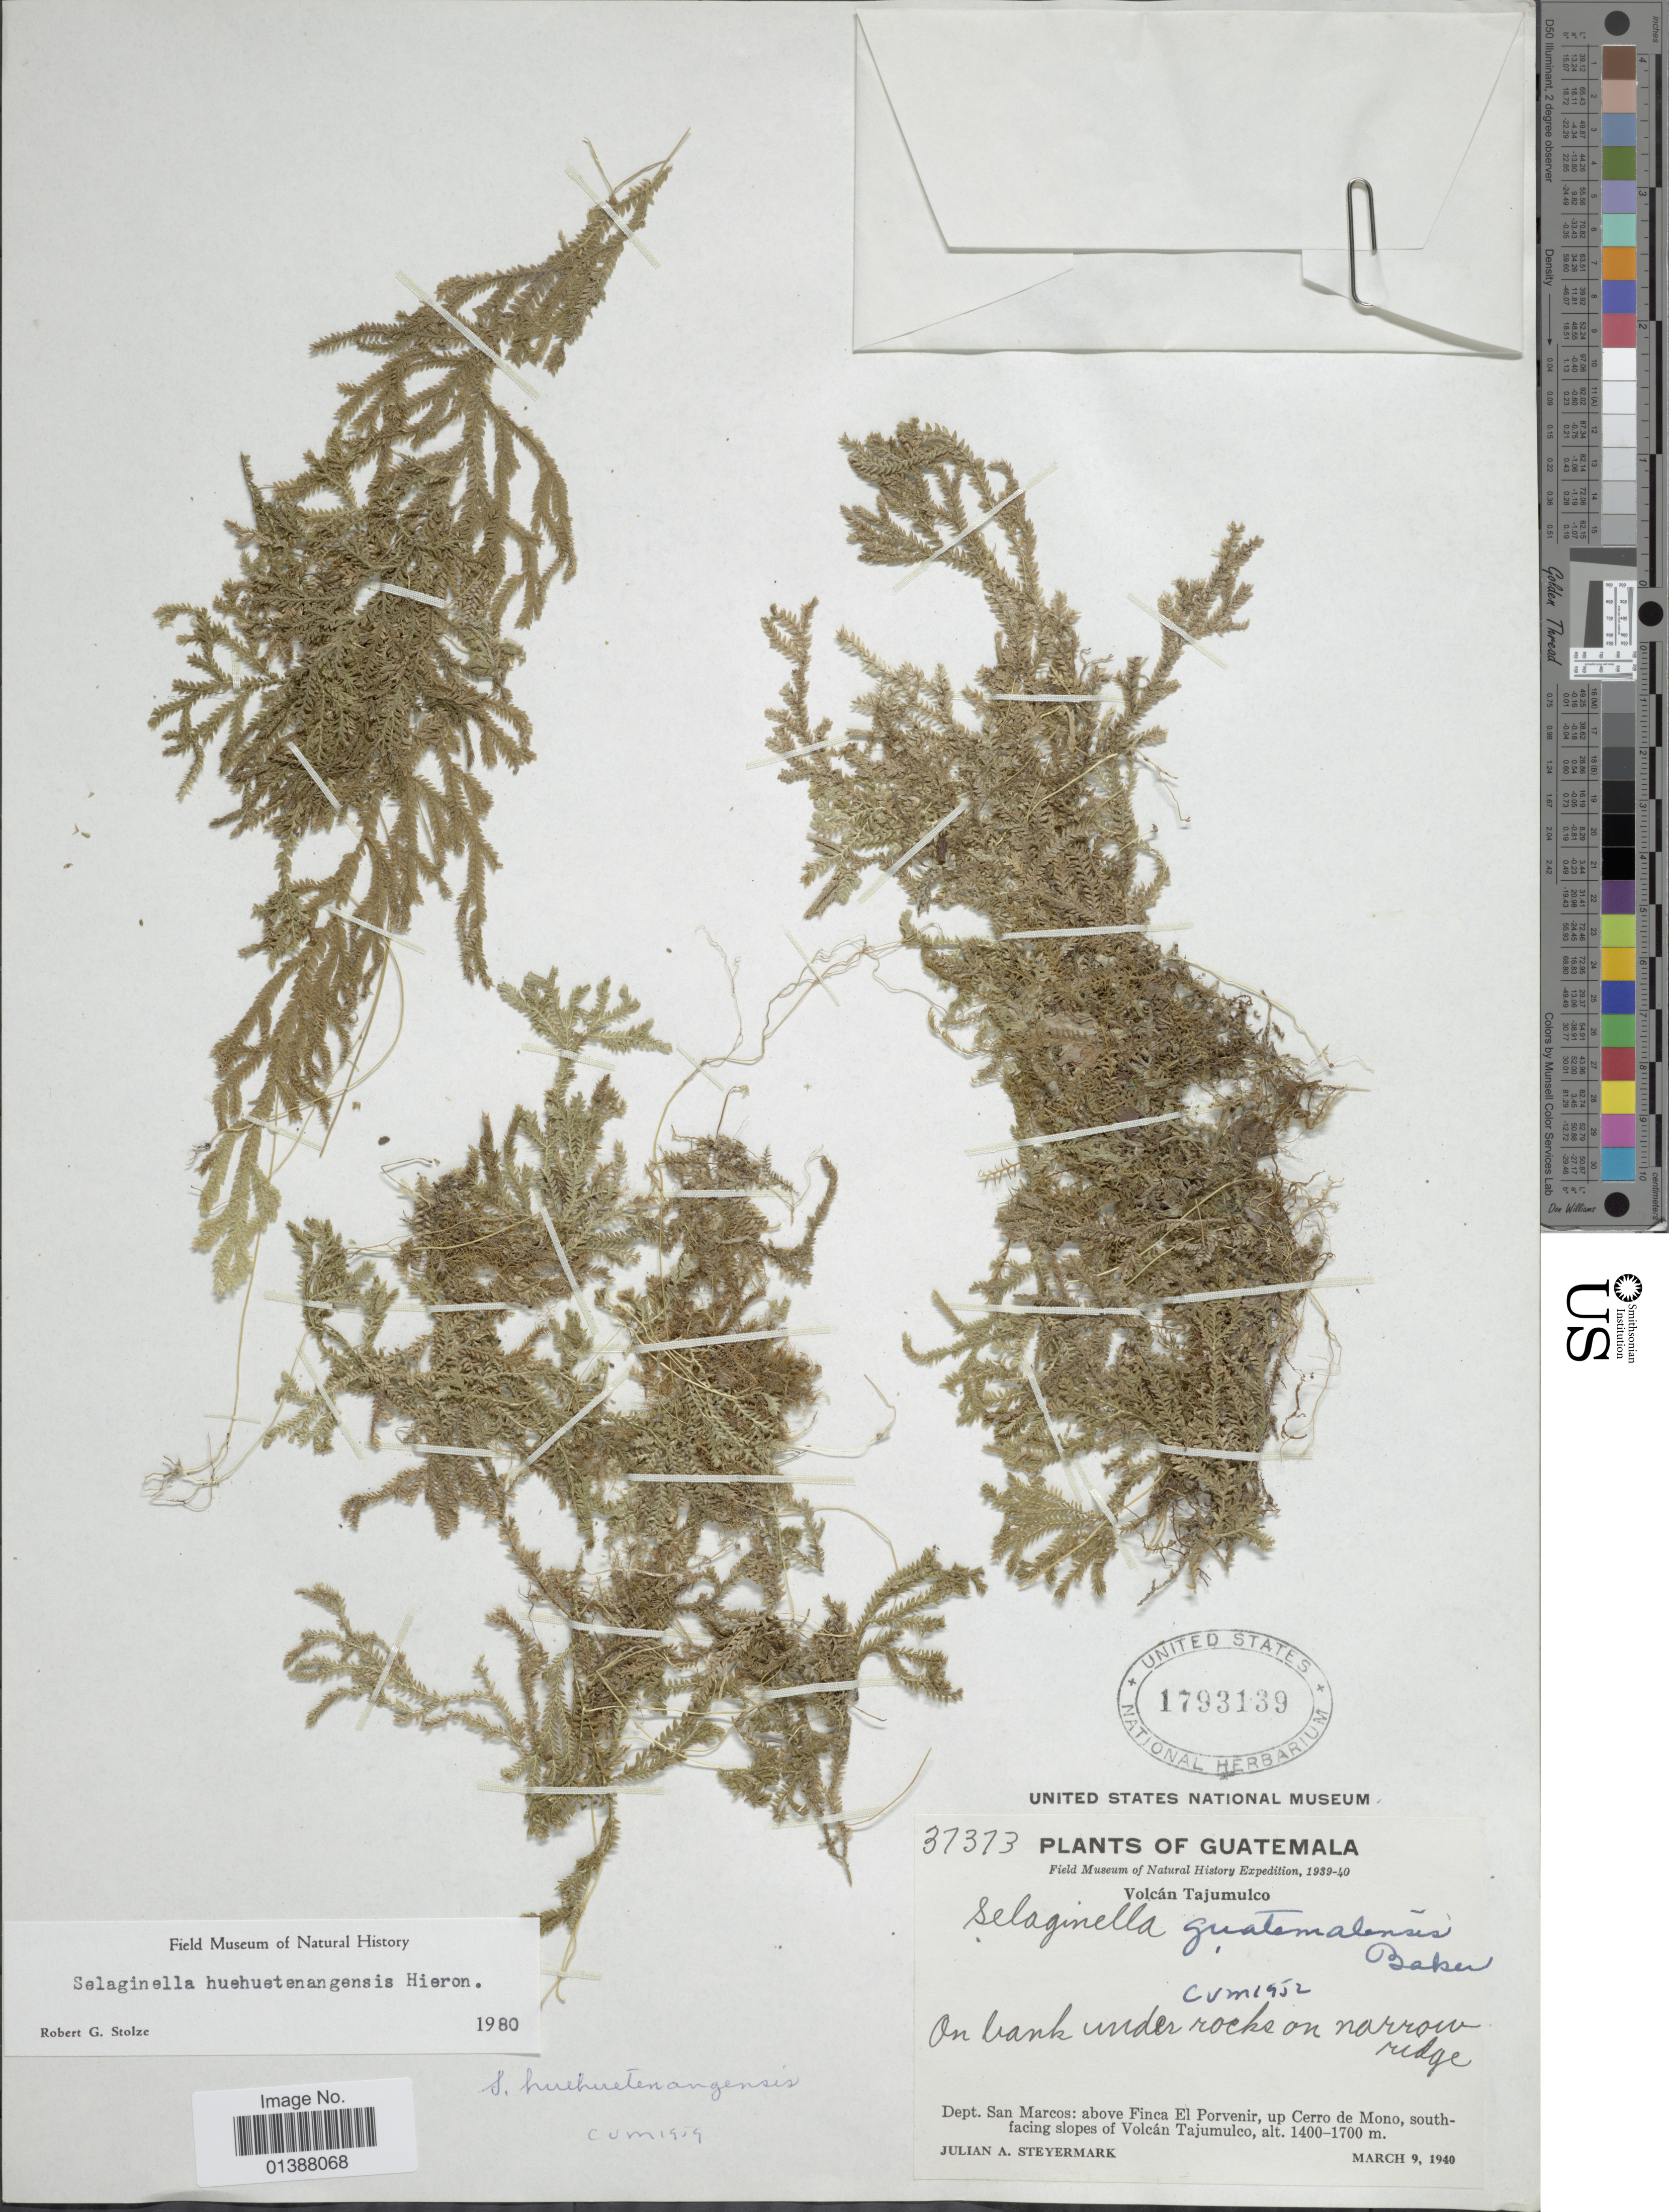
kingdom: Plantae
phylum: Tracheophyta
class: Lycopodiopsida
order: Selaginellales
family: Selaginellaceae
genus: Selaginella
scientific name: Selaginella huehuetenangensis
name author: Hieron.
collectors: J. Steyermark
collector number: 31313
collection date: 1940-03-09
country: Guatemala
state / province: San Marcos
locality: Dept San Marcos: above Finca El Porvenir, up Cerro de Mono, south-facing slopes of Volcán Tajamulco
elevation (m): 1400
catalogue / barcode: US 1793139